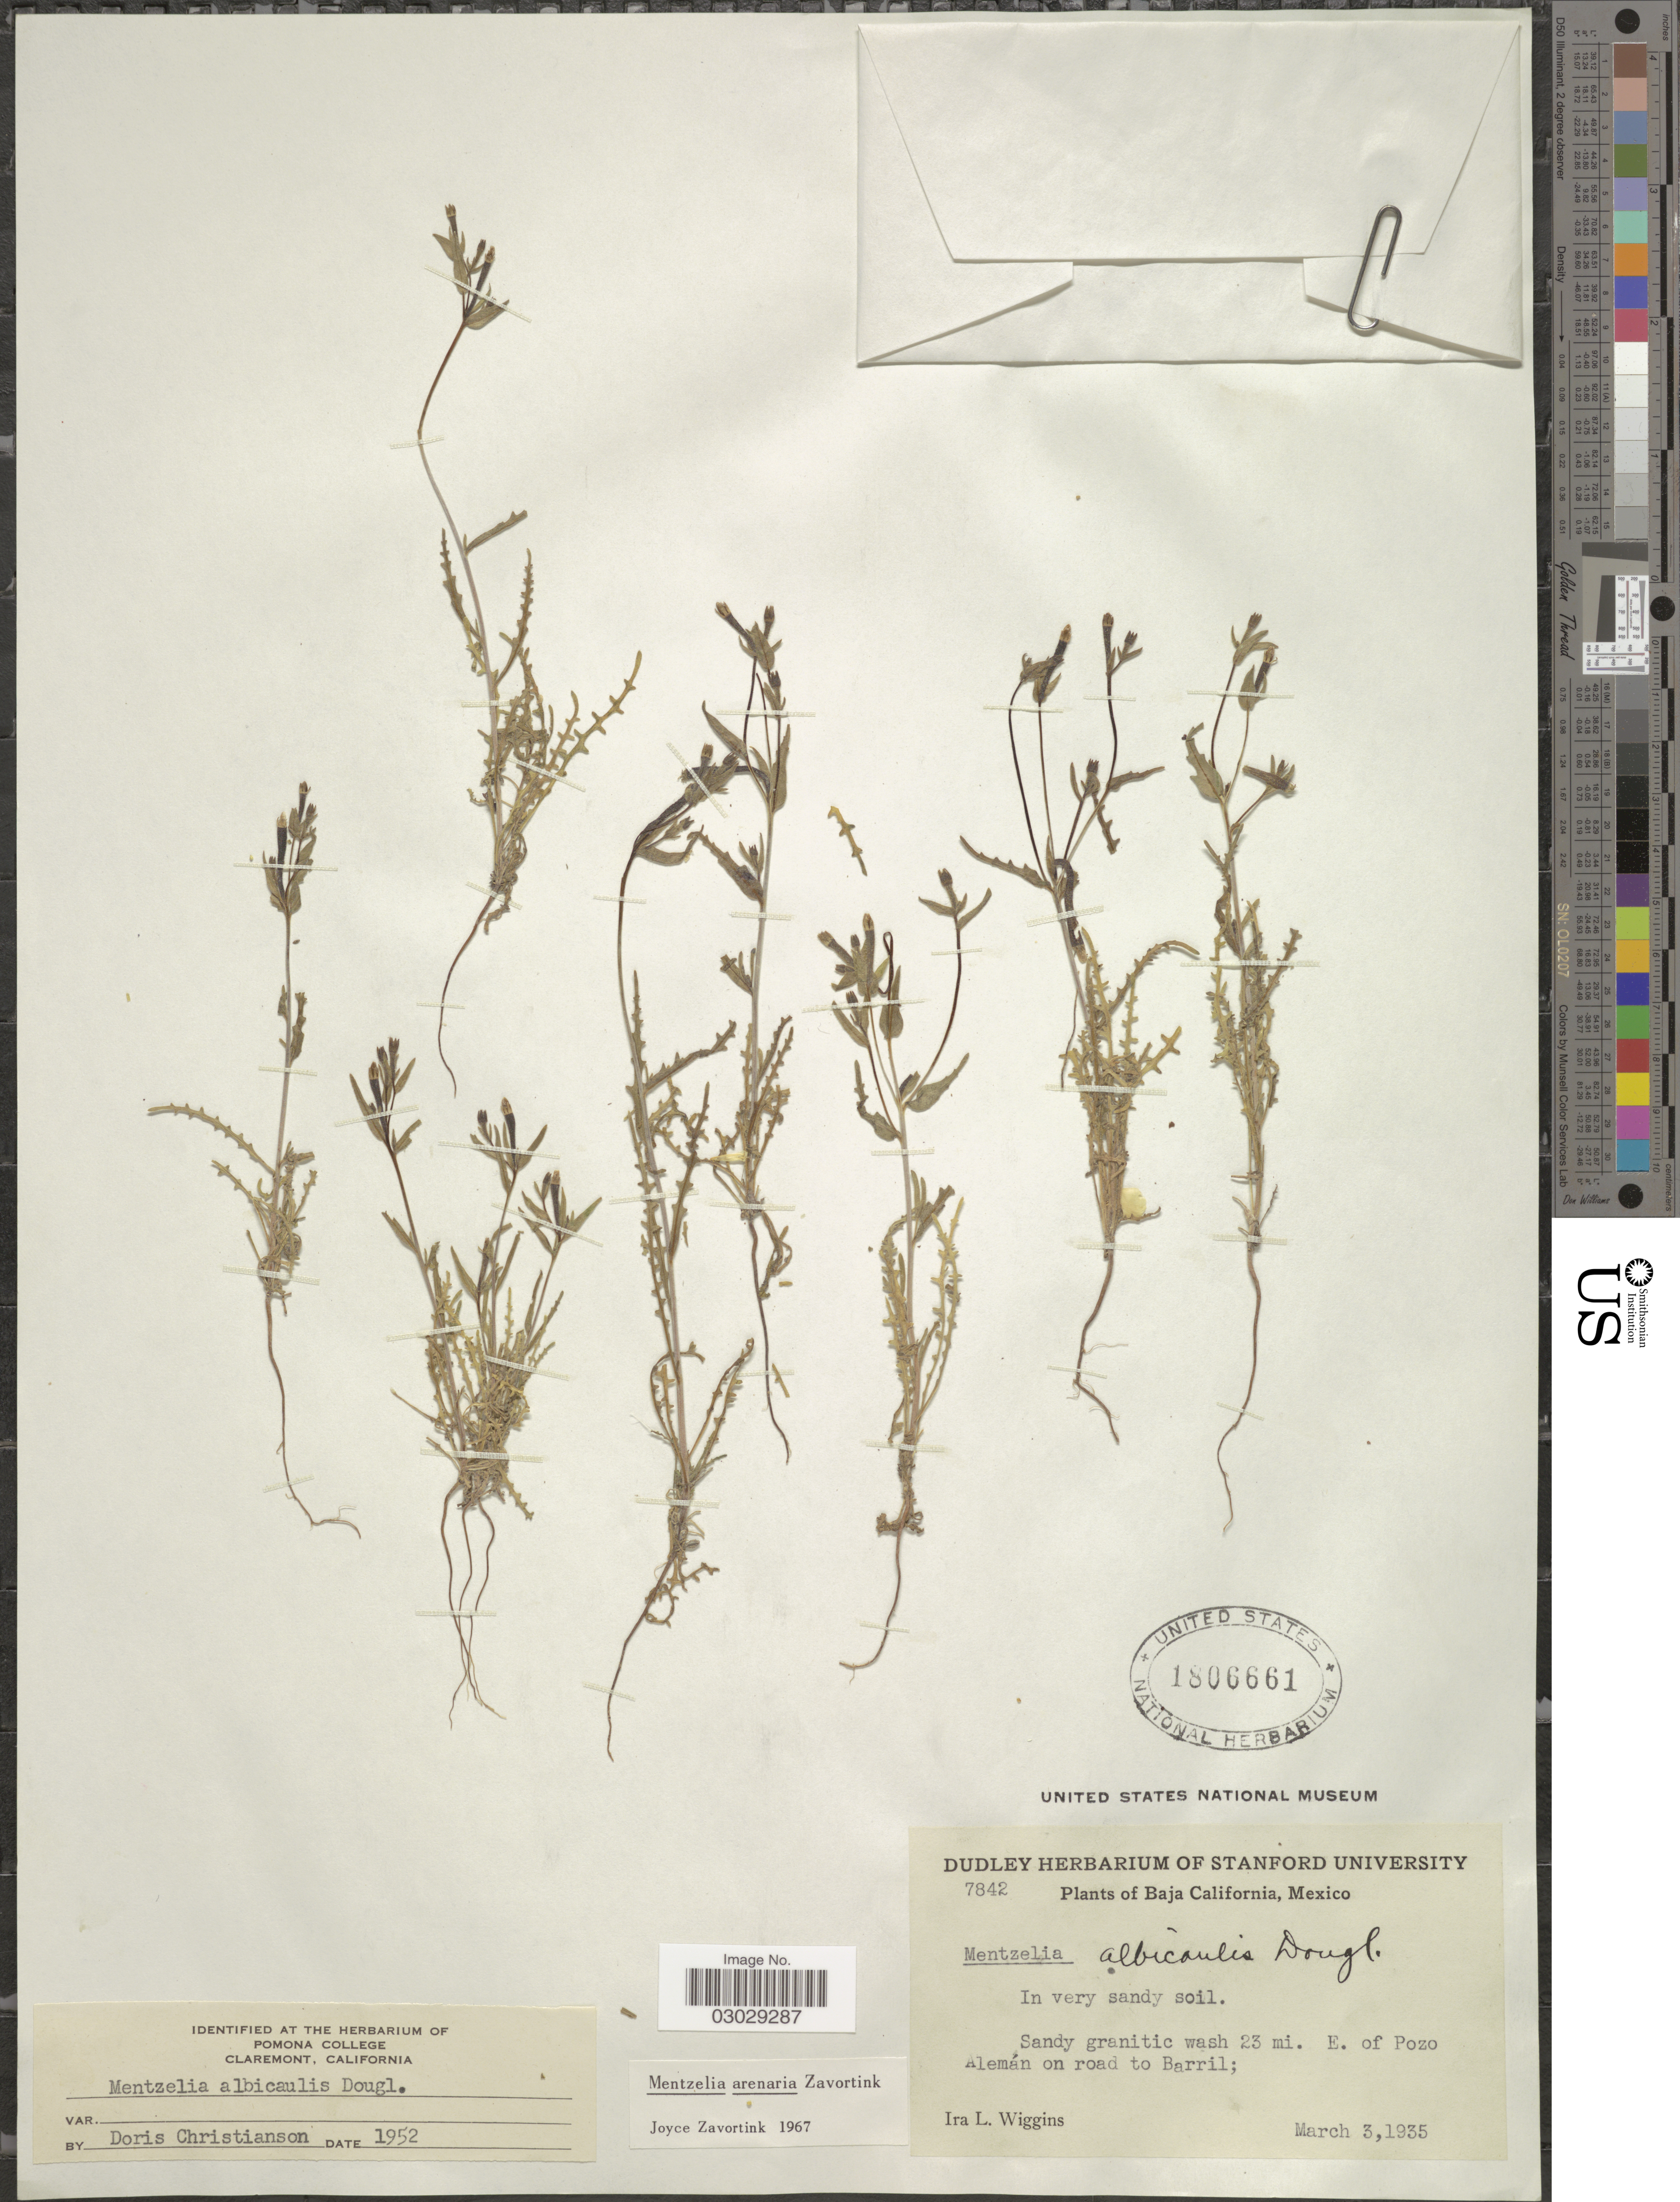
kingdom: Plantae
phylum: Tracheophyta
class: Magnoliopsida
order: Cornales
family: Loasaceae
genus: Mentzelia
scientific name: Mentzelia albicaulis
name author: (Douglas ex Hook.) Douglas ex Torr. & A. Gray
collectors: I. L. Wiggins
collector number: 7842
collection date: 1935-03-03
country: Mexico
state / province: Baja California Norte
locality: Sandy granitic wash 23 mi. E. of Pozo Alemán on road to Barril.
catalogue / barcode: US 1806661